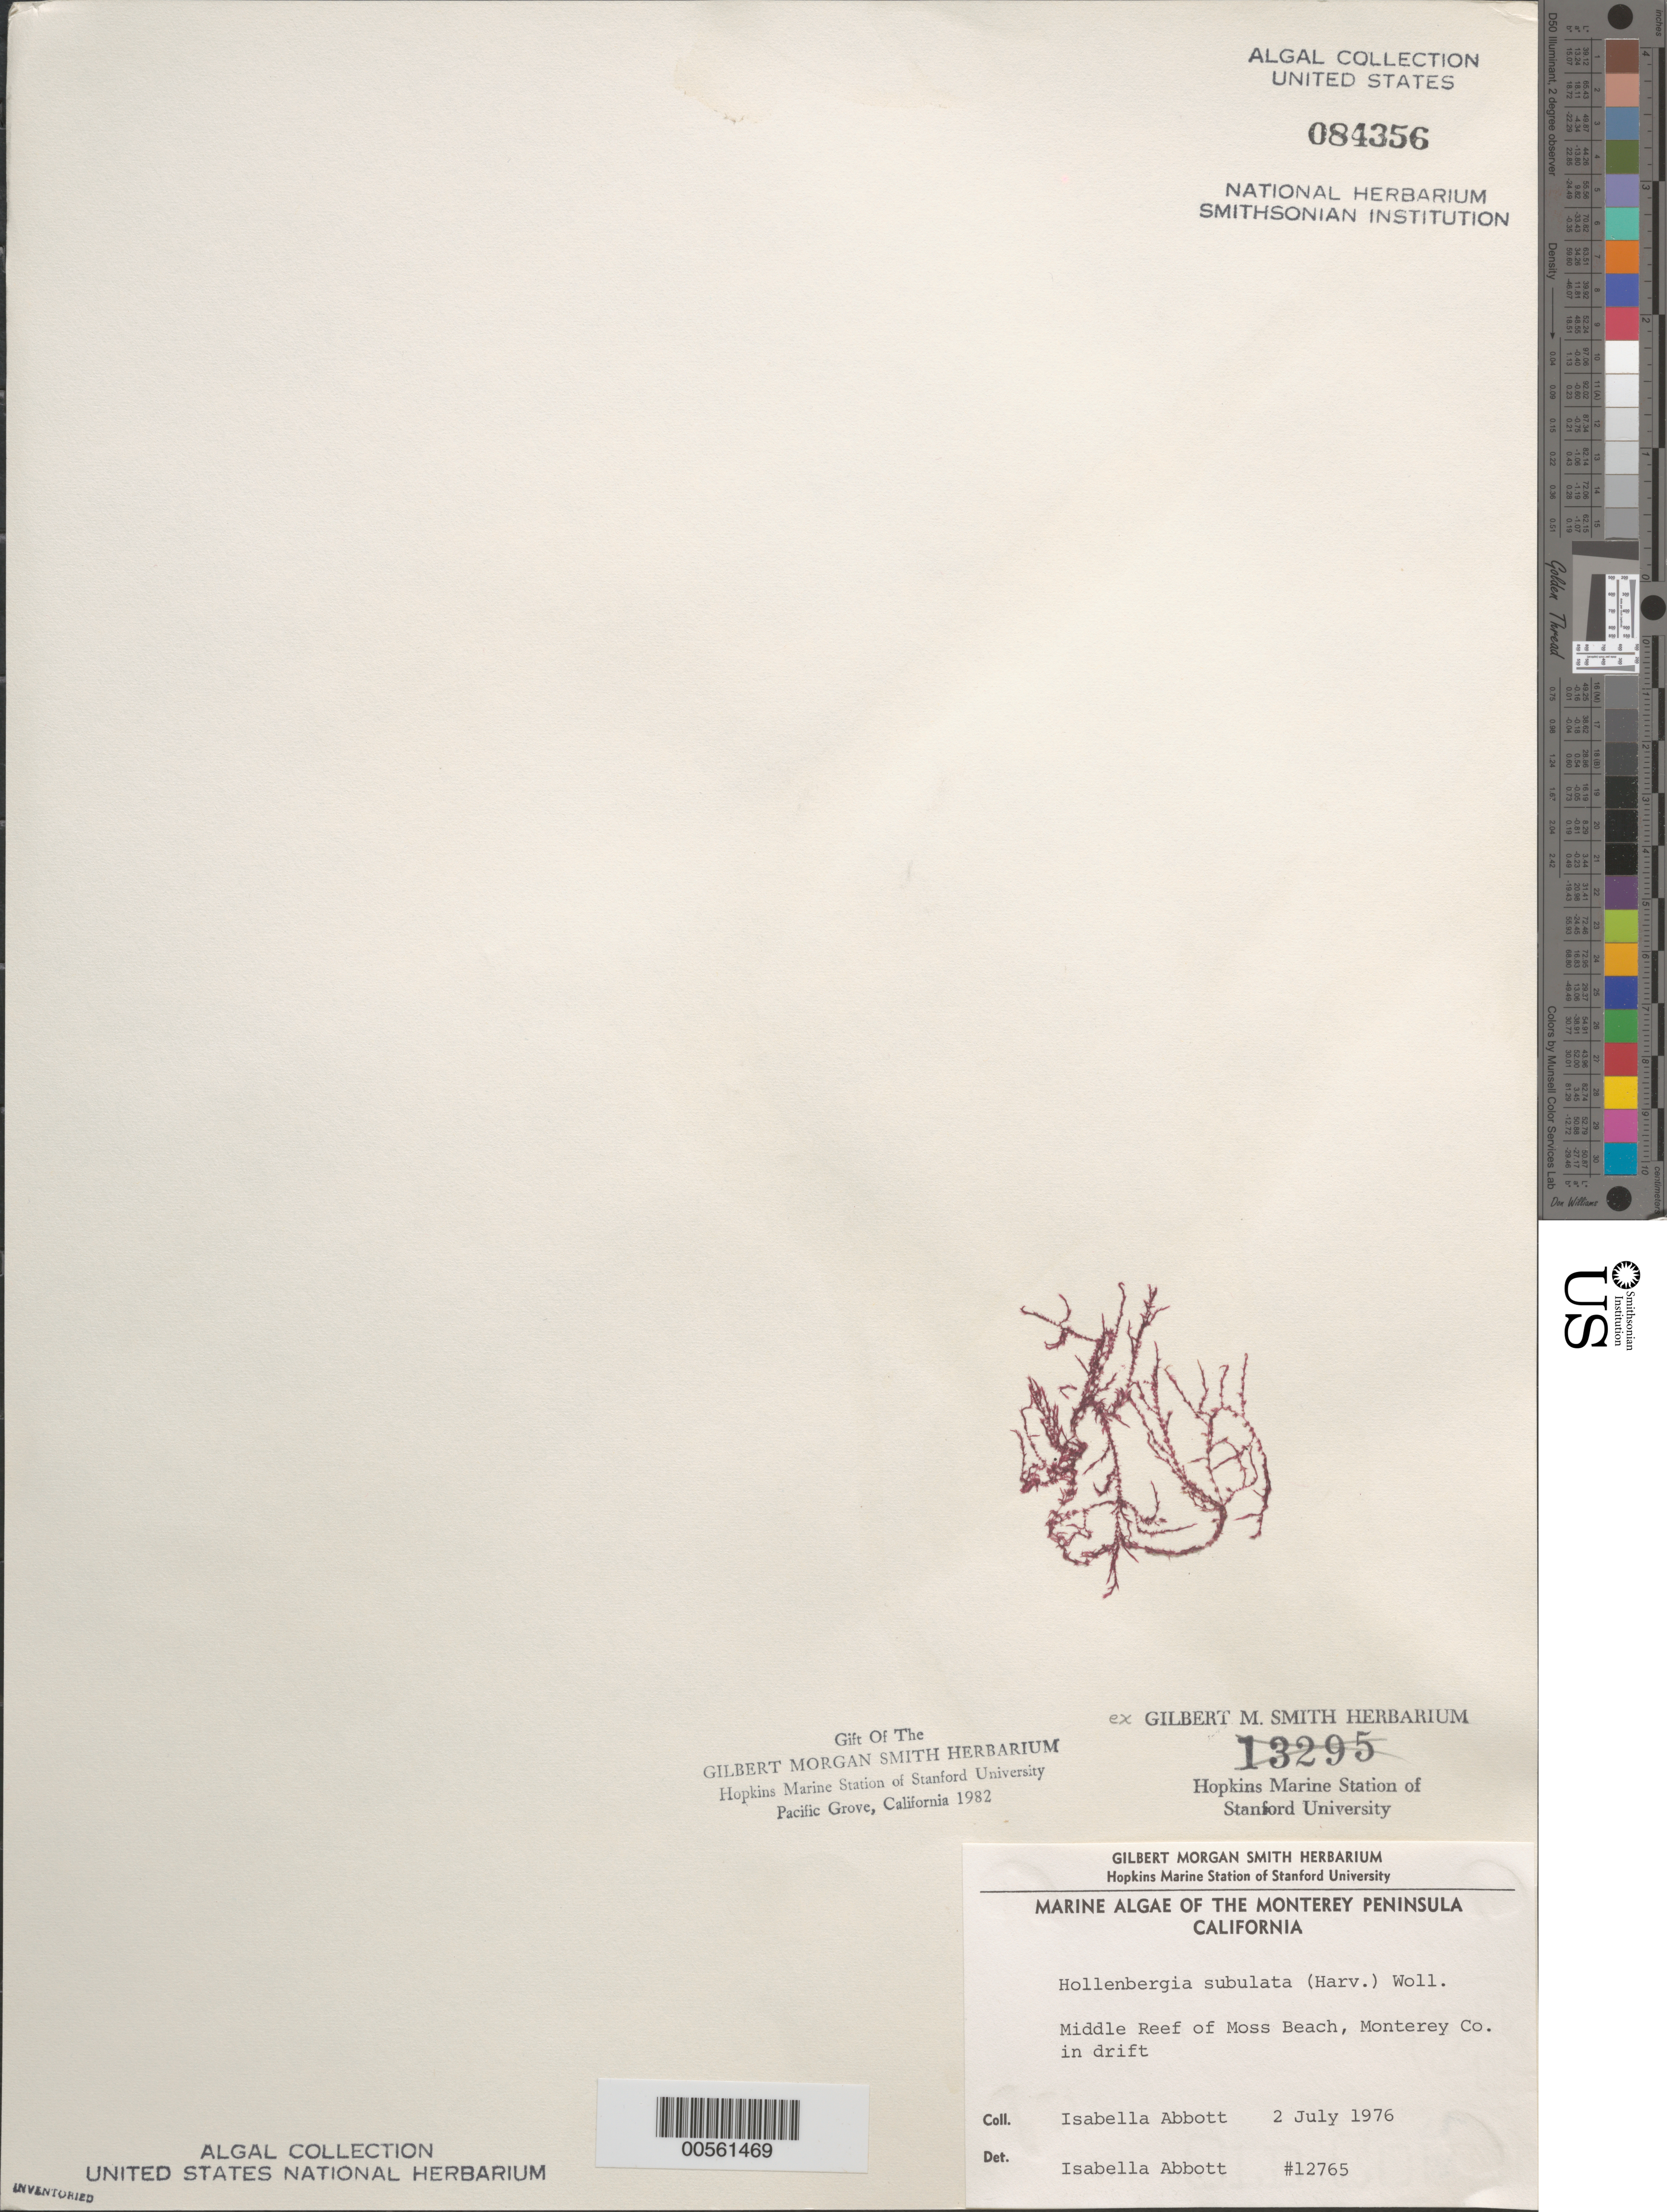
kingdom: Plantae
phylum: Rhodophyta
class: Florideophyceae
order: Ceramiales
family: Ceramiaceae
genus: Hollenbergia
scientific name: Hollenbergia subulata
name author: (Harv.) Wollaston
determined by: Abbott, Isabella A.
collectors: I. A. Abbott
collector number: IAA 12765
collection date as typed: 02 Jul 1976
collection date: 1976-07-02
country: United States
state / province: California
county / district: Monterey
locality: Middle Reef of Moss Beach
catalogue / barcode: US 84356